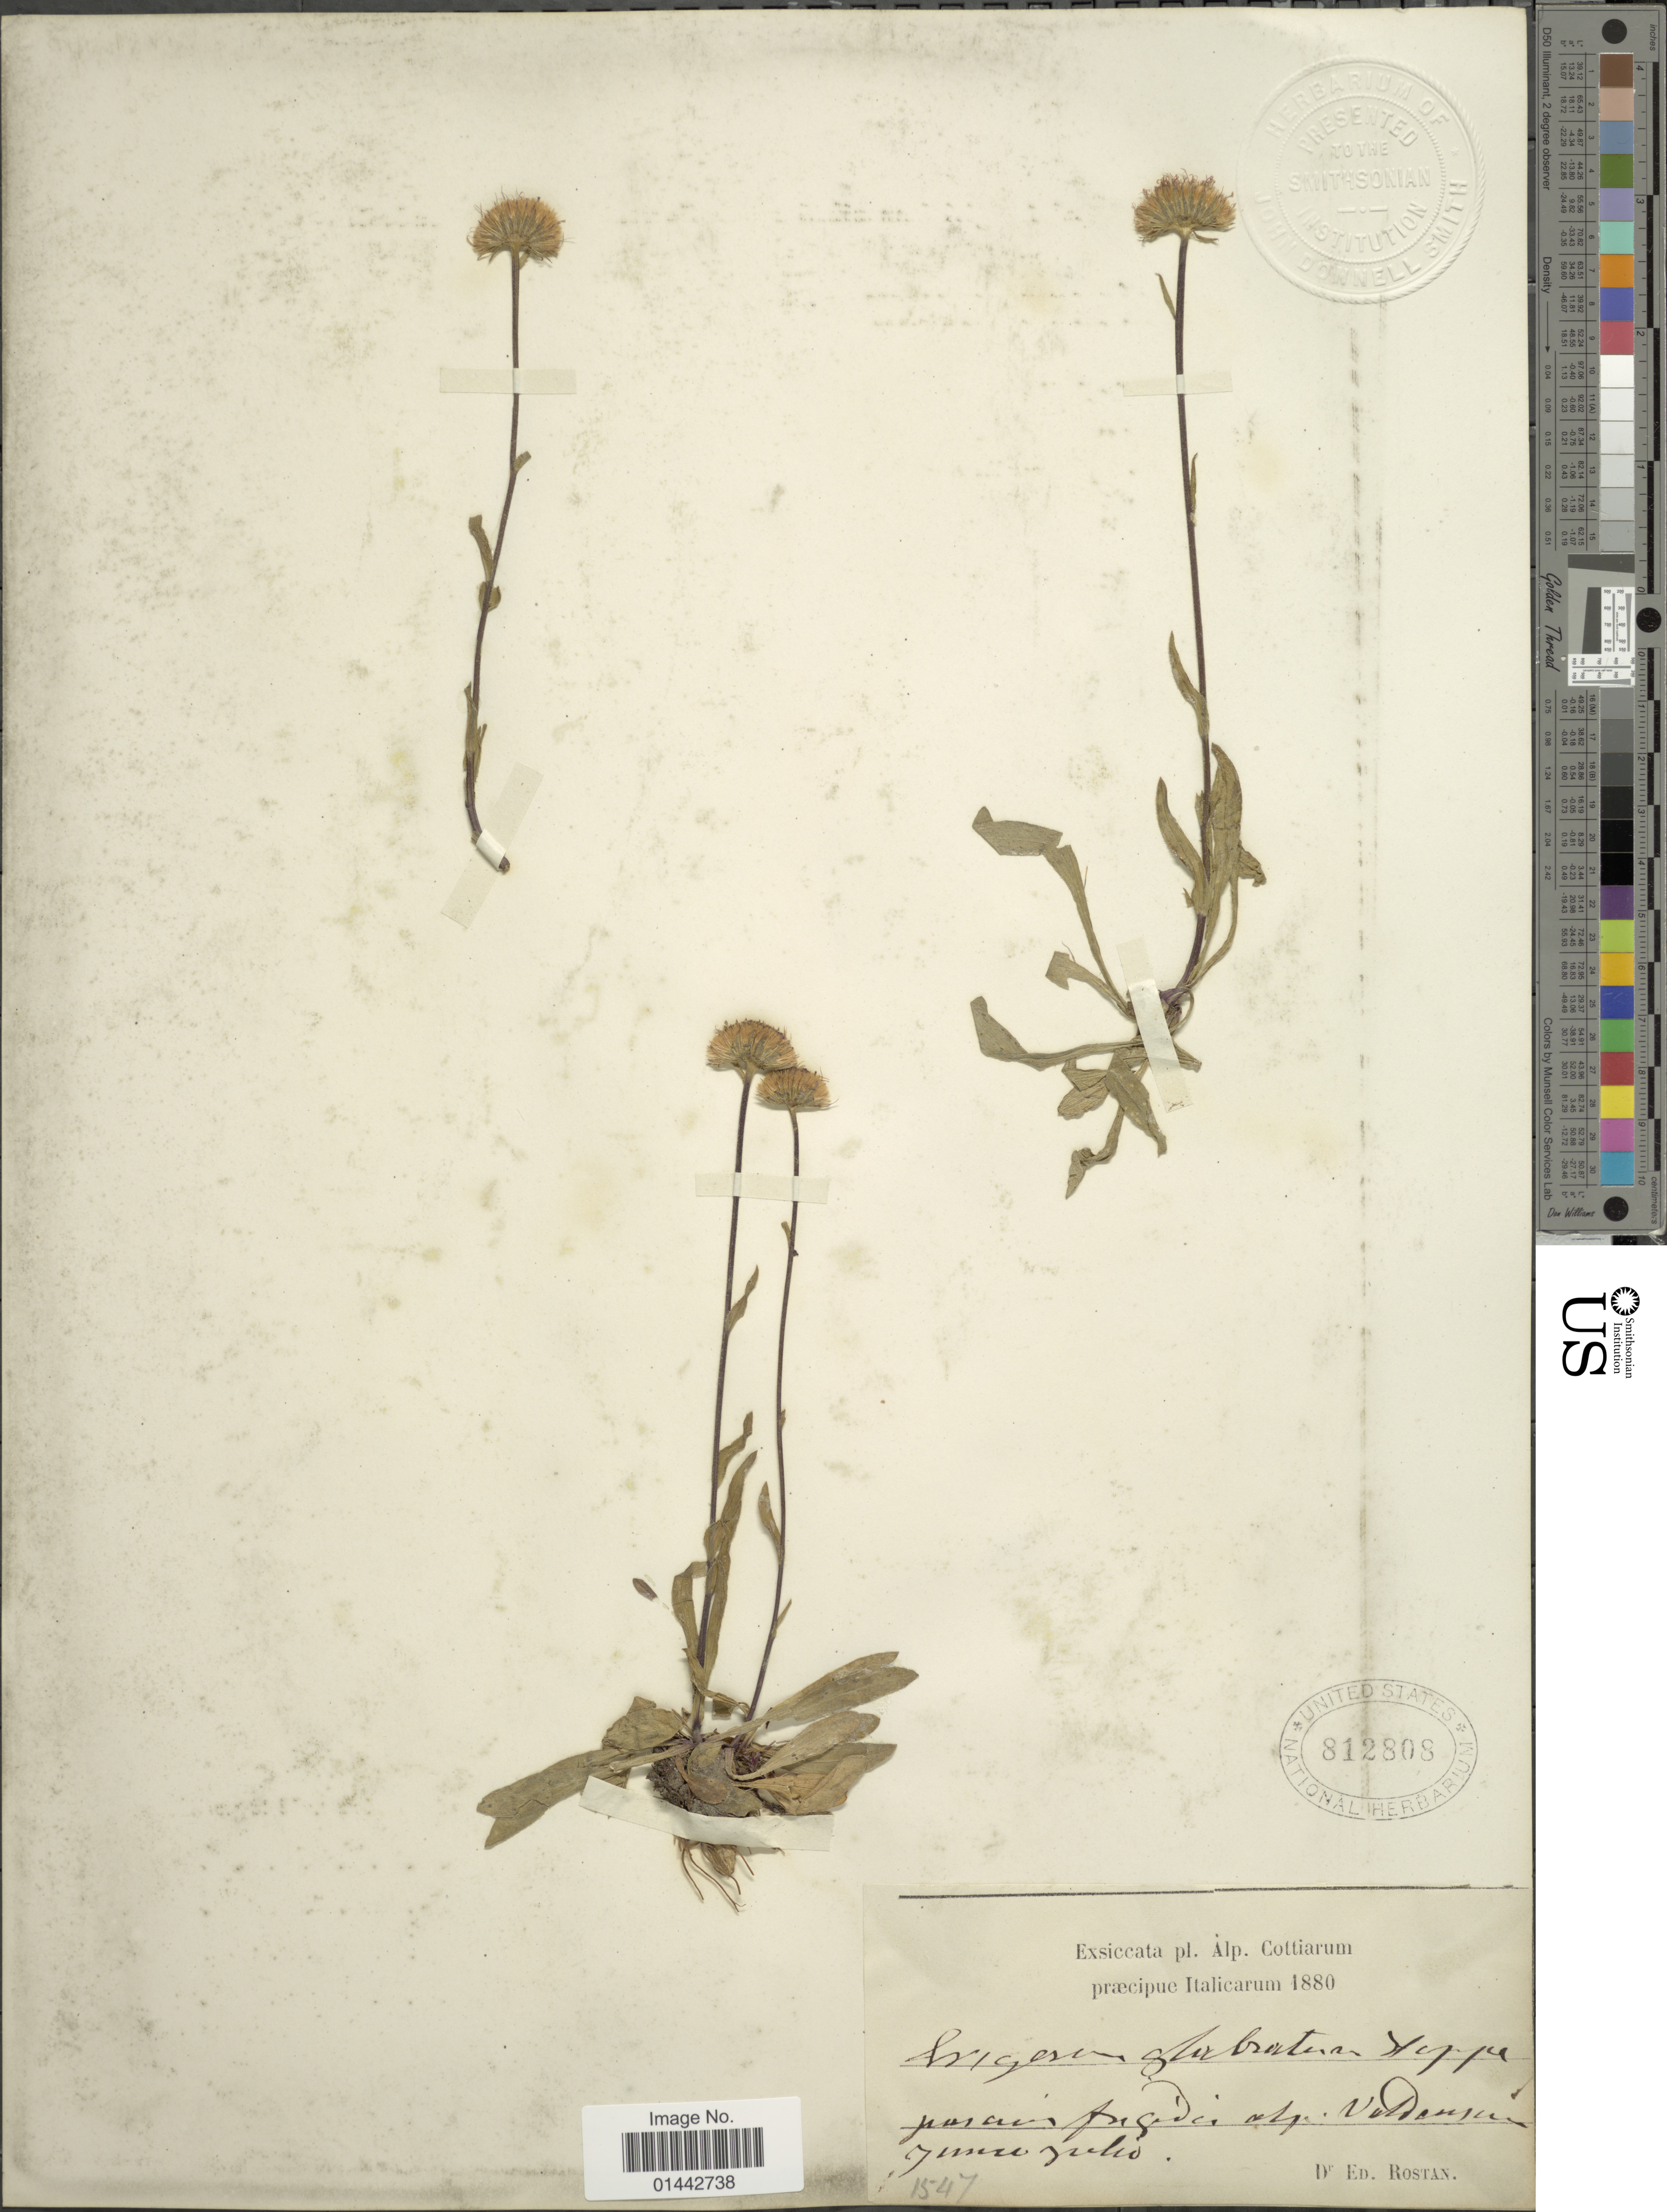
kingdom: Plantae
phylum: Tracheophyta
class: Magnoliopsida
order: Asterales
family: Asteraceae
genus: Erigeron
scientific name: Erigeron glabratus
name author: Auct.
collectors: E. Rostan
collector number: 1547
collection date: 1880-06/1880-07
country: Italy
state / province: Piedmont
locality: Pasaim frigidei alp. V. Dansen. [interpreted]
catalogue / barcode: US 812808